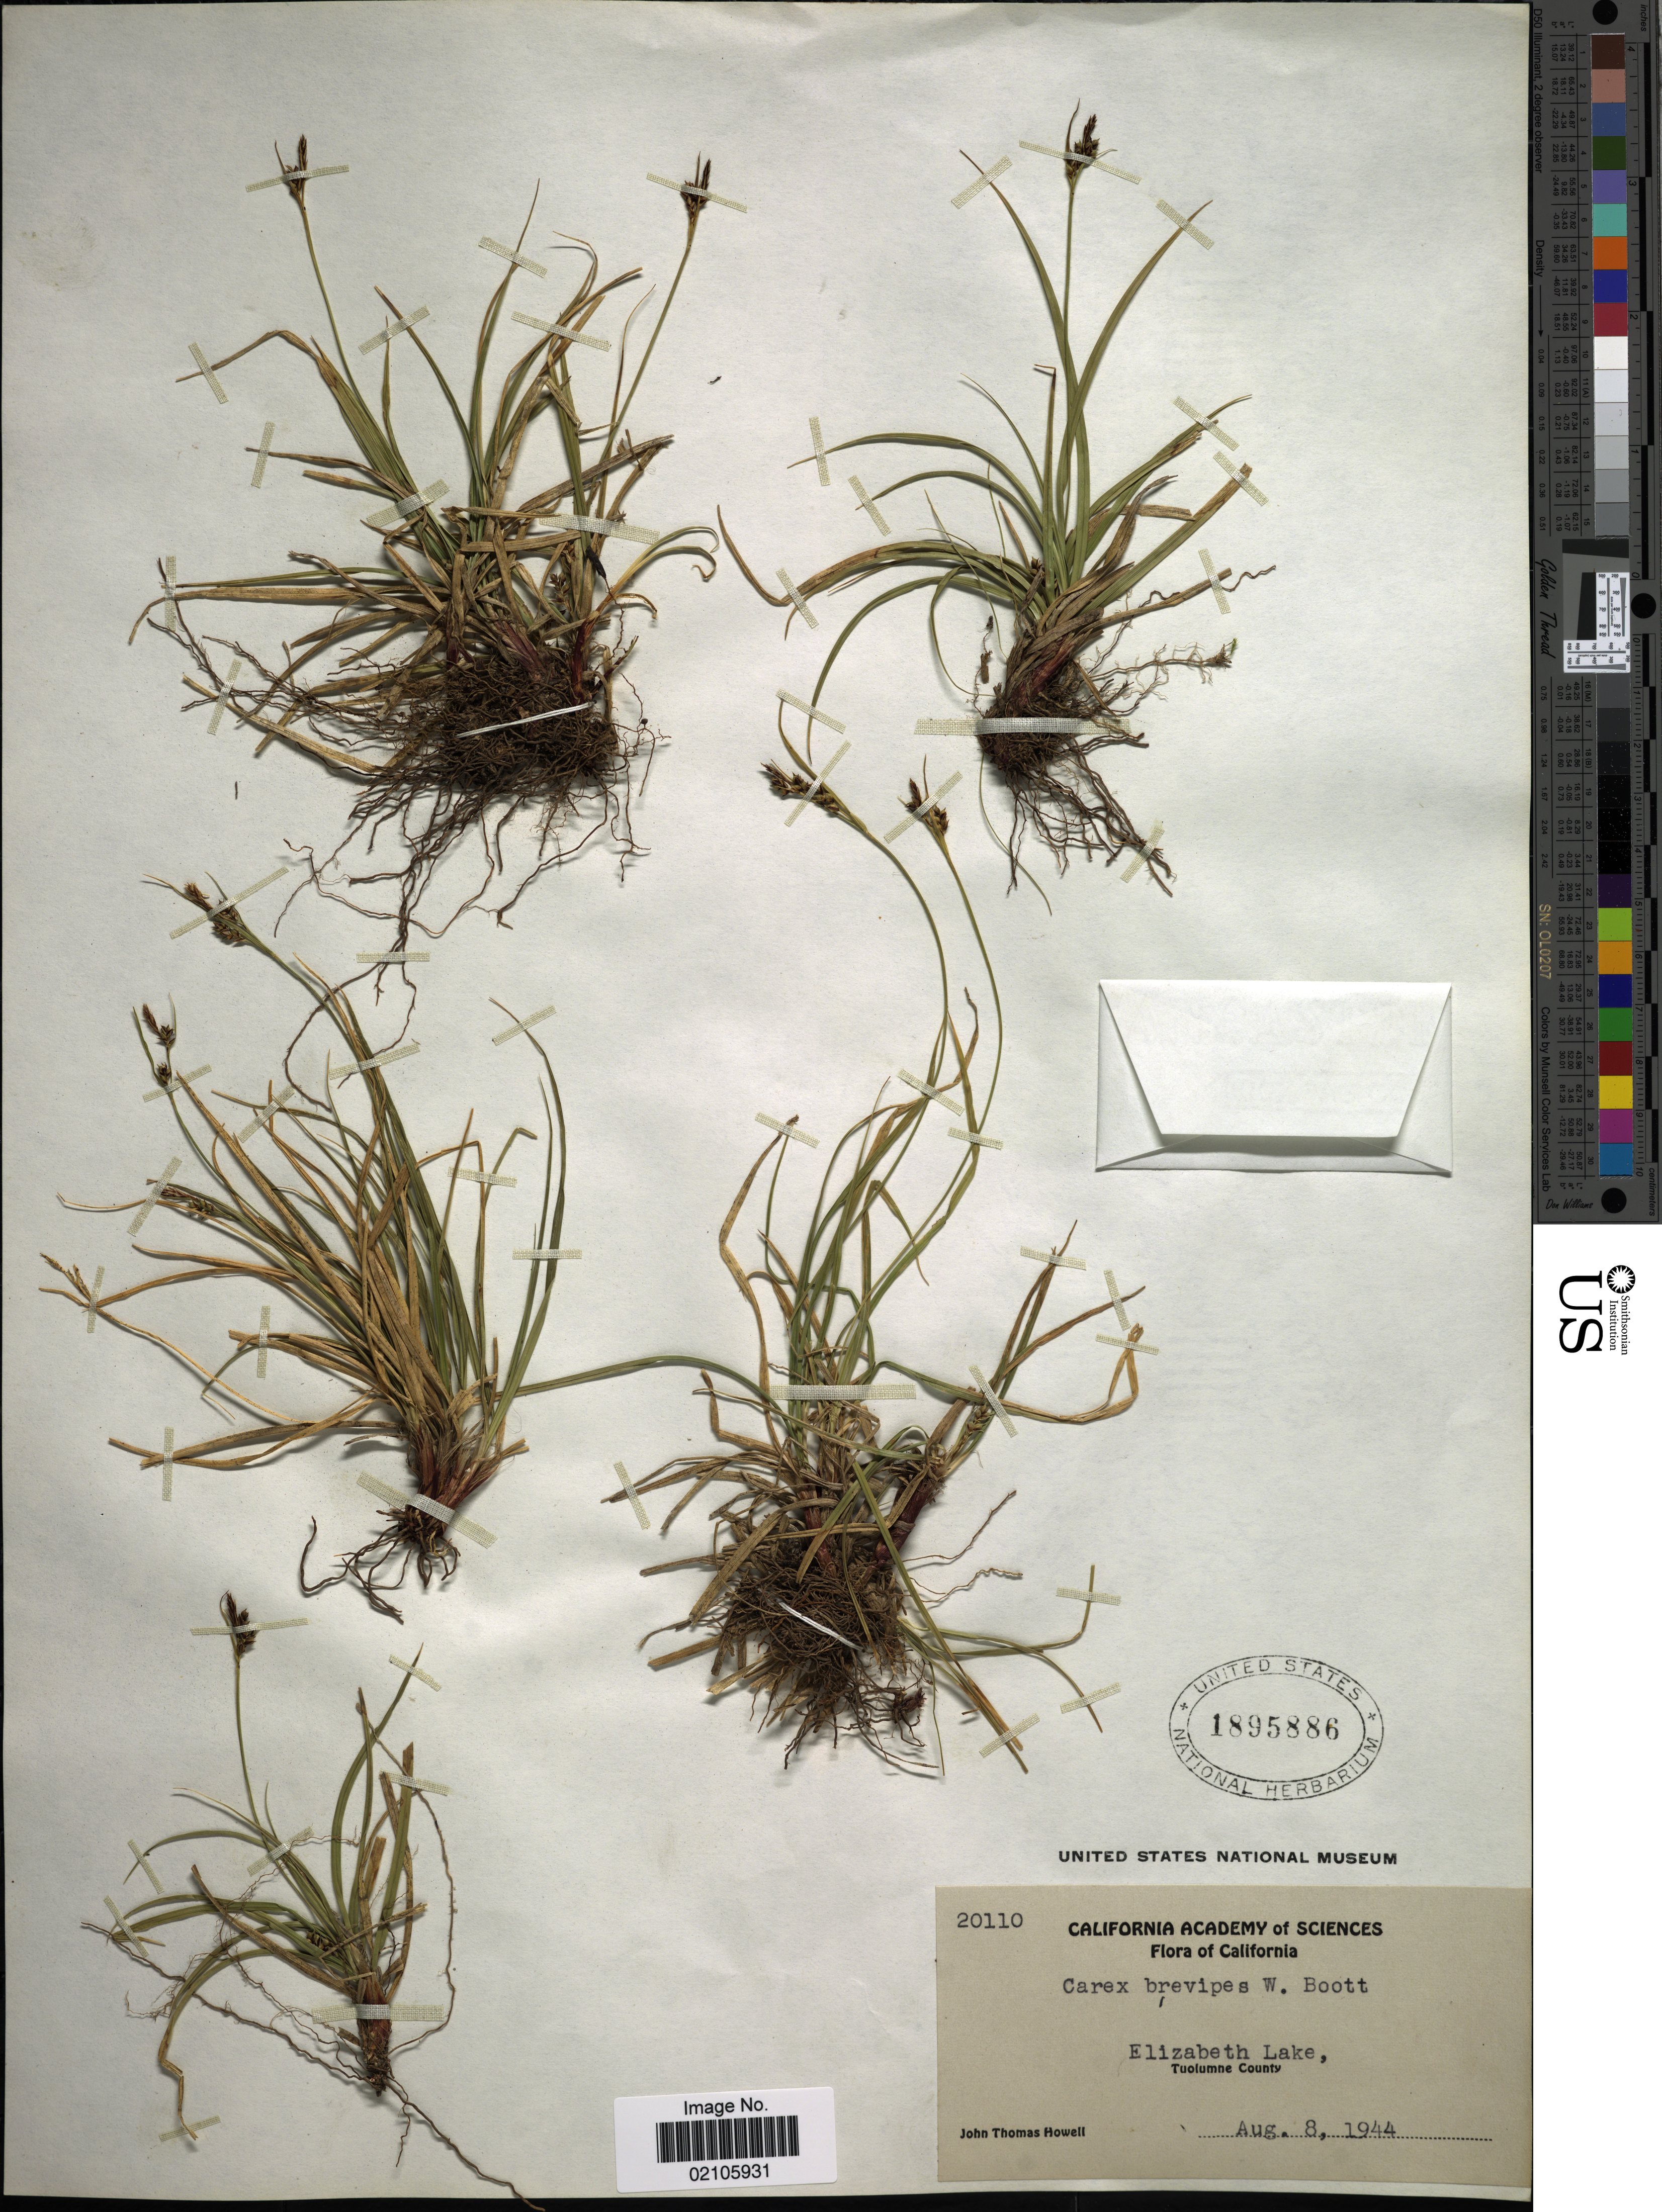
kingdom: Plantae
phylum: Tracheophyta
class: Liliopsida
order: Poales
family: Cyperaceae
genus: Carex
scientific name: Carex rossii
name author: Boott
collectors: J. T. Howell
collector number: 20110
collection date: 1944-08-08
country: United States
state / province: California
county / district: Tuolumne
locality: Elizabeth Lake, Tuolumne County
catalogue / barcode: US 1895886